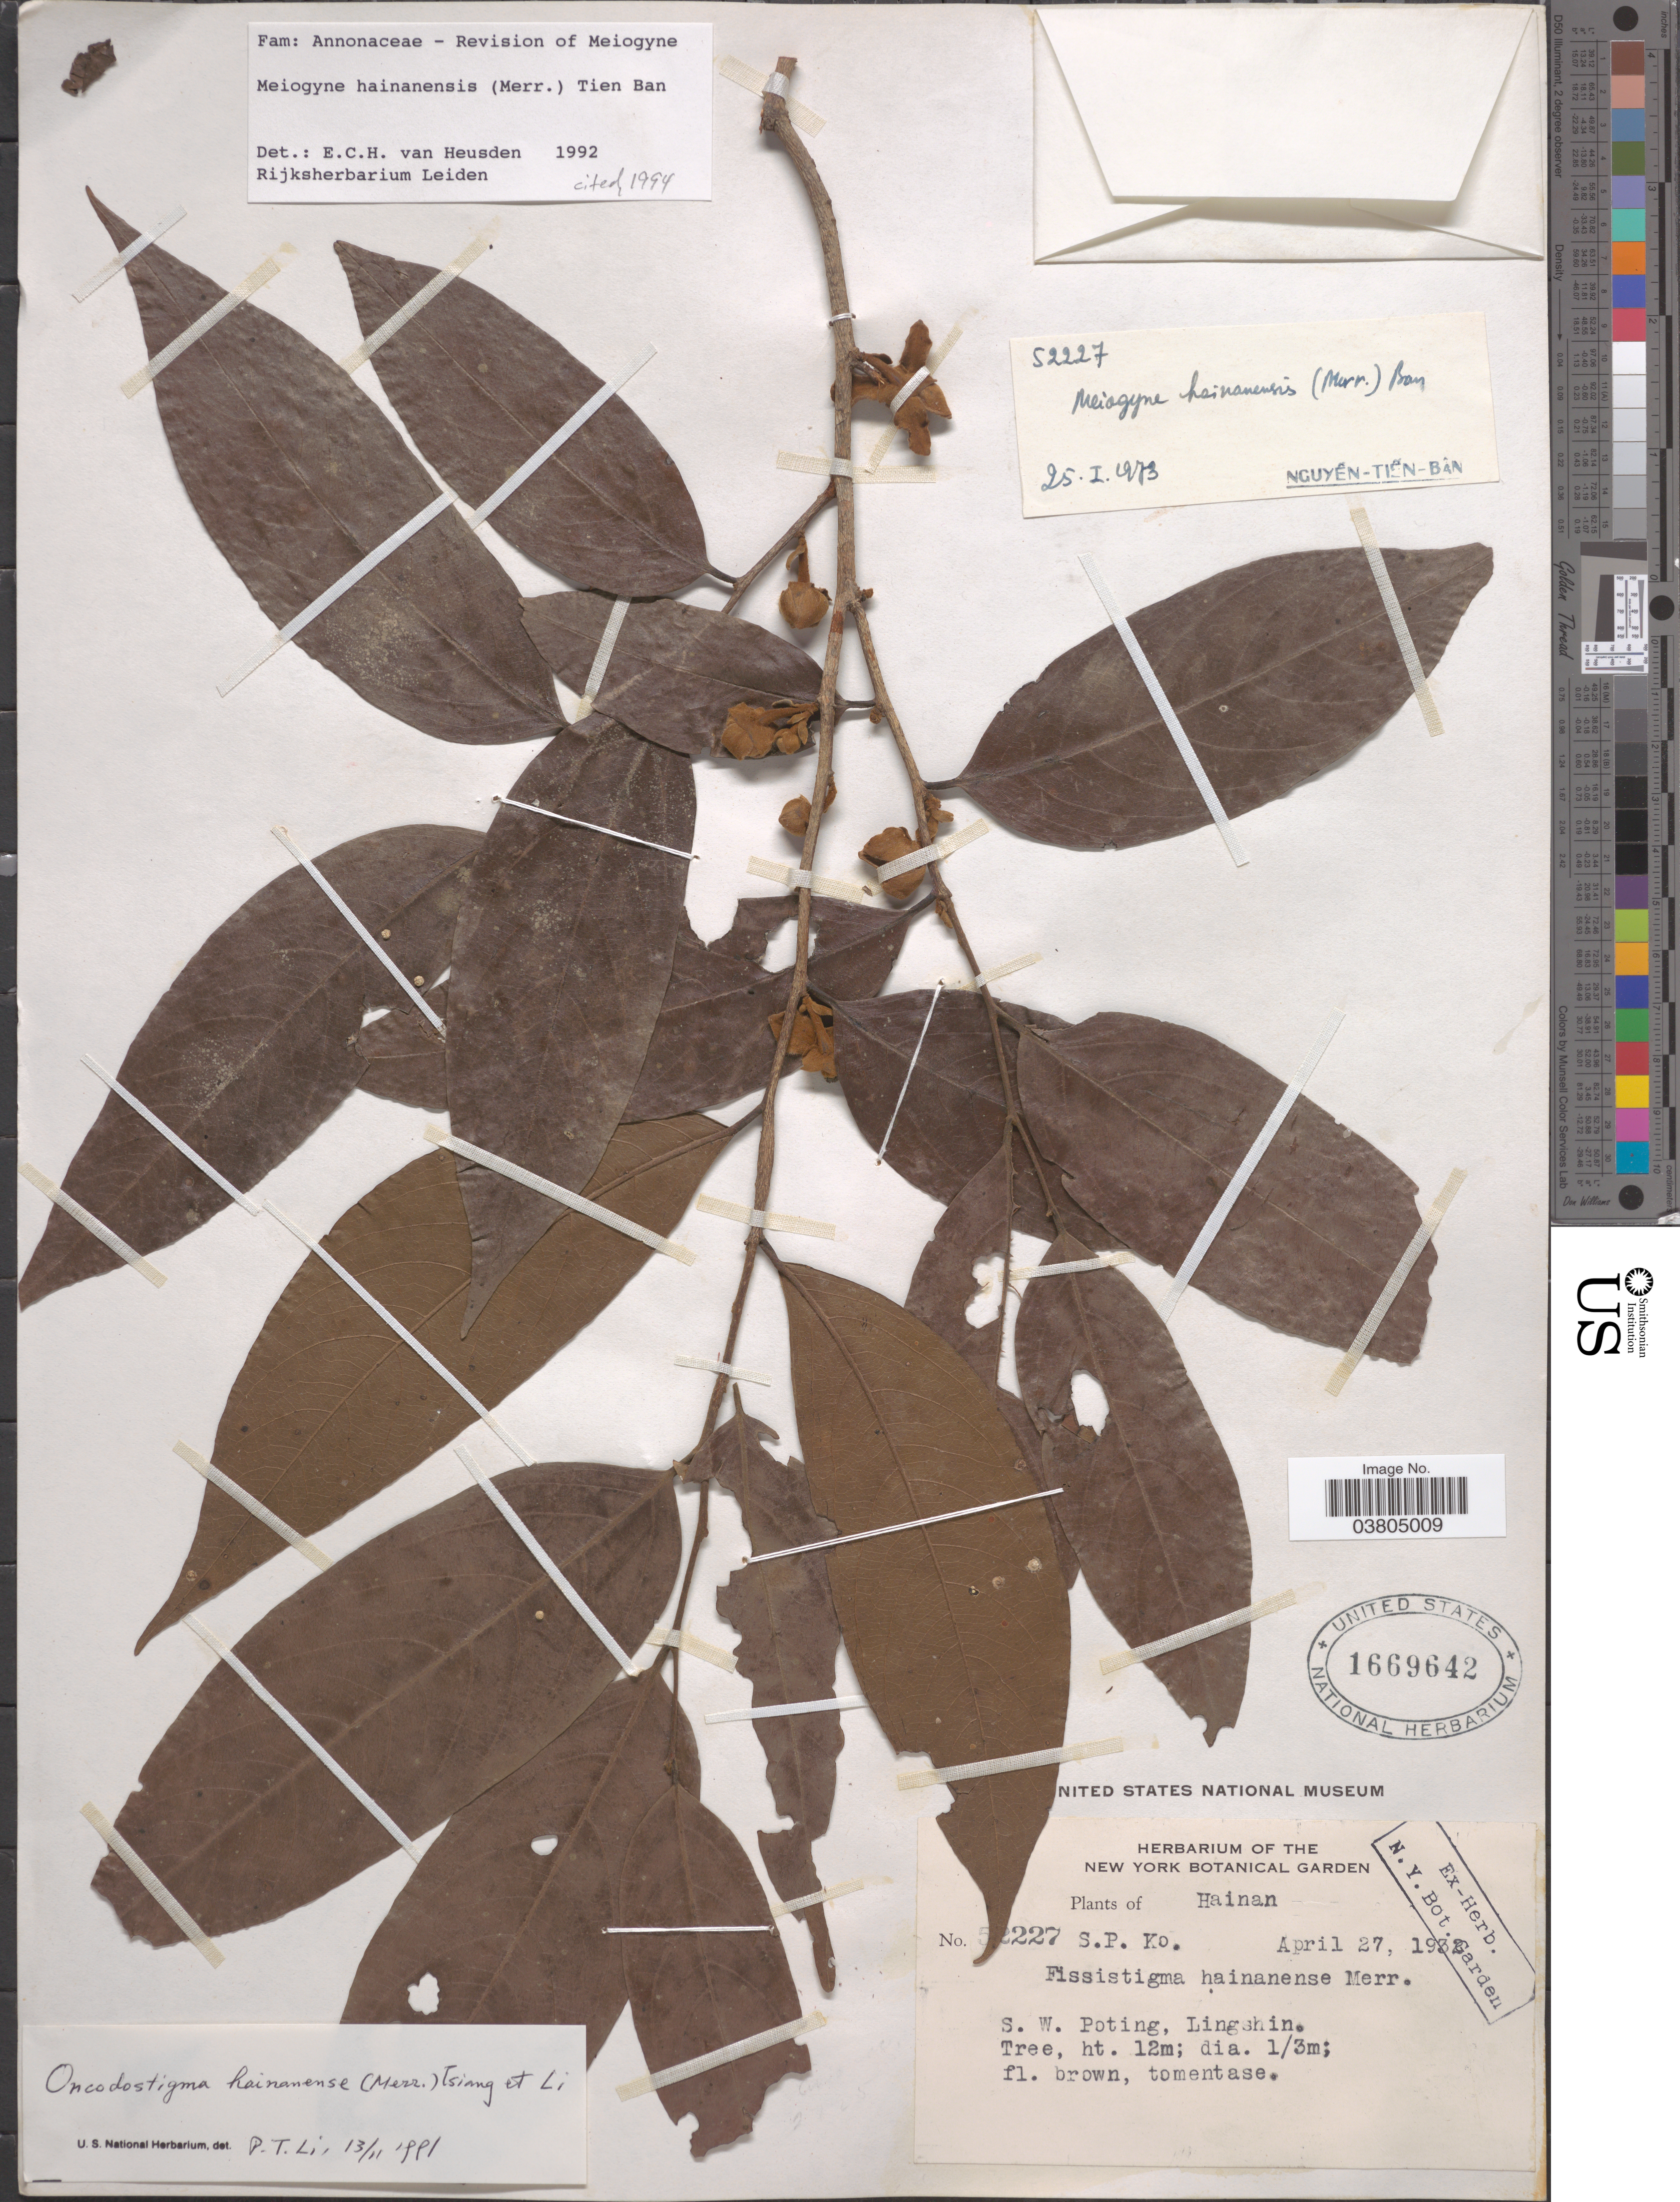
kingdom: Plantae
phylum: Tracheophyta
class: Magnoliopsida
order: Magnoliales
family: Annonaceae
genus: Meiogyne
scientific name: Meiogyne hainanensis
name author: (Merr.) Bân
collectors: S. P. Ko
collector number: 52227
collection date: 1932-04-27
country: China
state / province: Hainan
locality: S. W. Poting, Lingshin.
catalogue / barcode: US 1669642